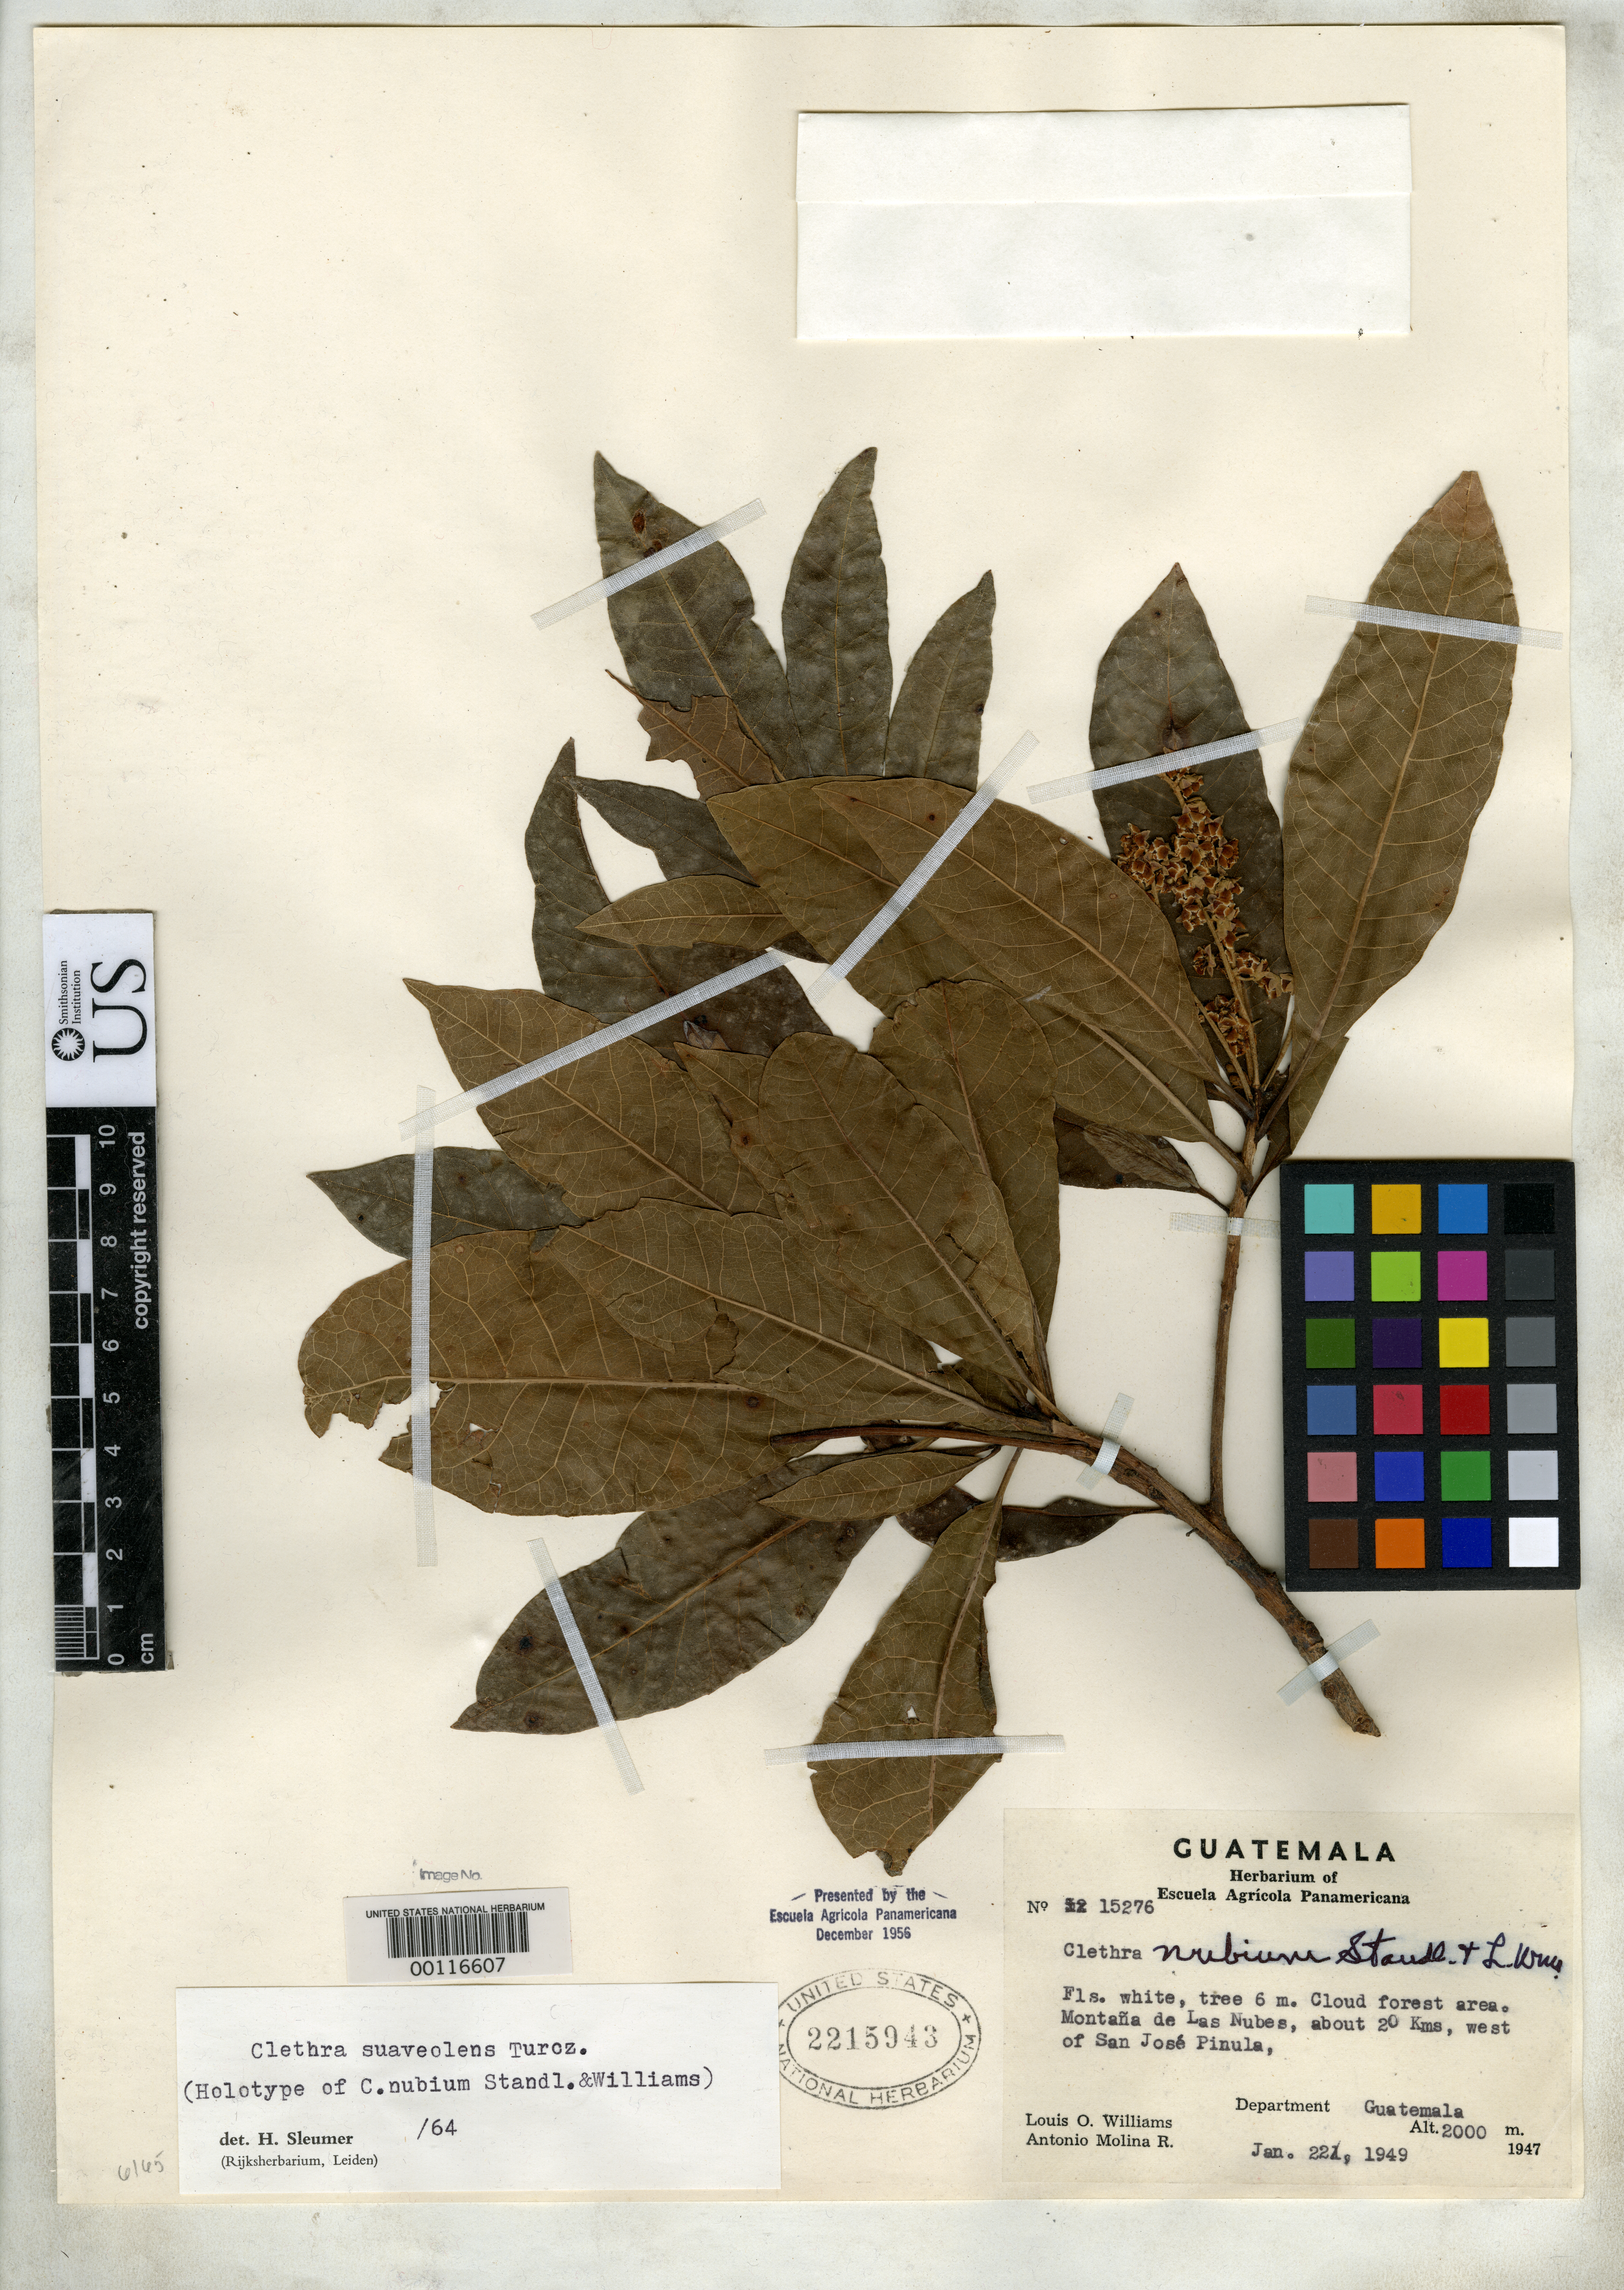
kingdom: Plantae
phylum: Tracheophyta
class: Magnoliopsida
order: Ericales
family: Clethraceae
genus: Clethra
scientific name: Clethra nubium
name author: Standl. & L.O. Williams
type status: Holotype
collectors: L. O. Williams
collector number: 15276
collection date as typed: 21 Jan 1949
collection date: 1949-01-21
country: Guatemala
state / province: Guatemala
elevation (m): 2000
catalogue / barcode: US 2215943